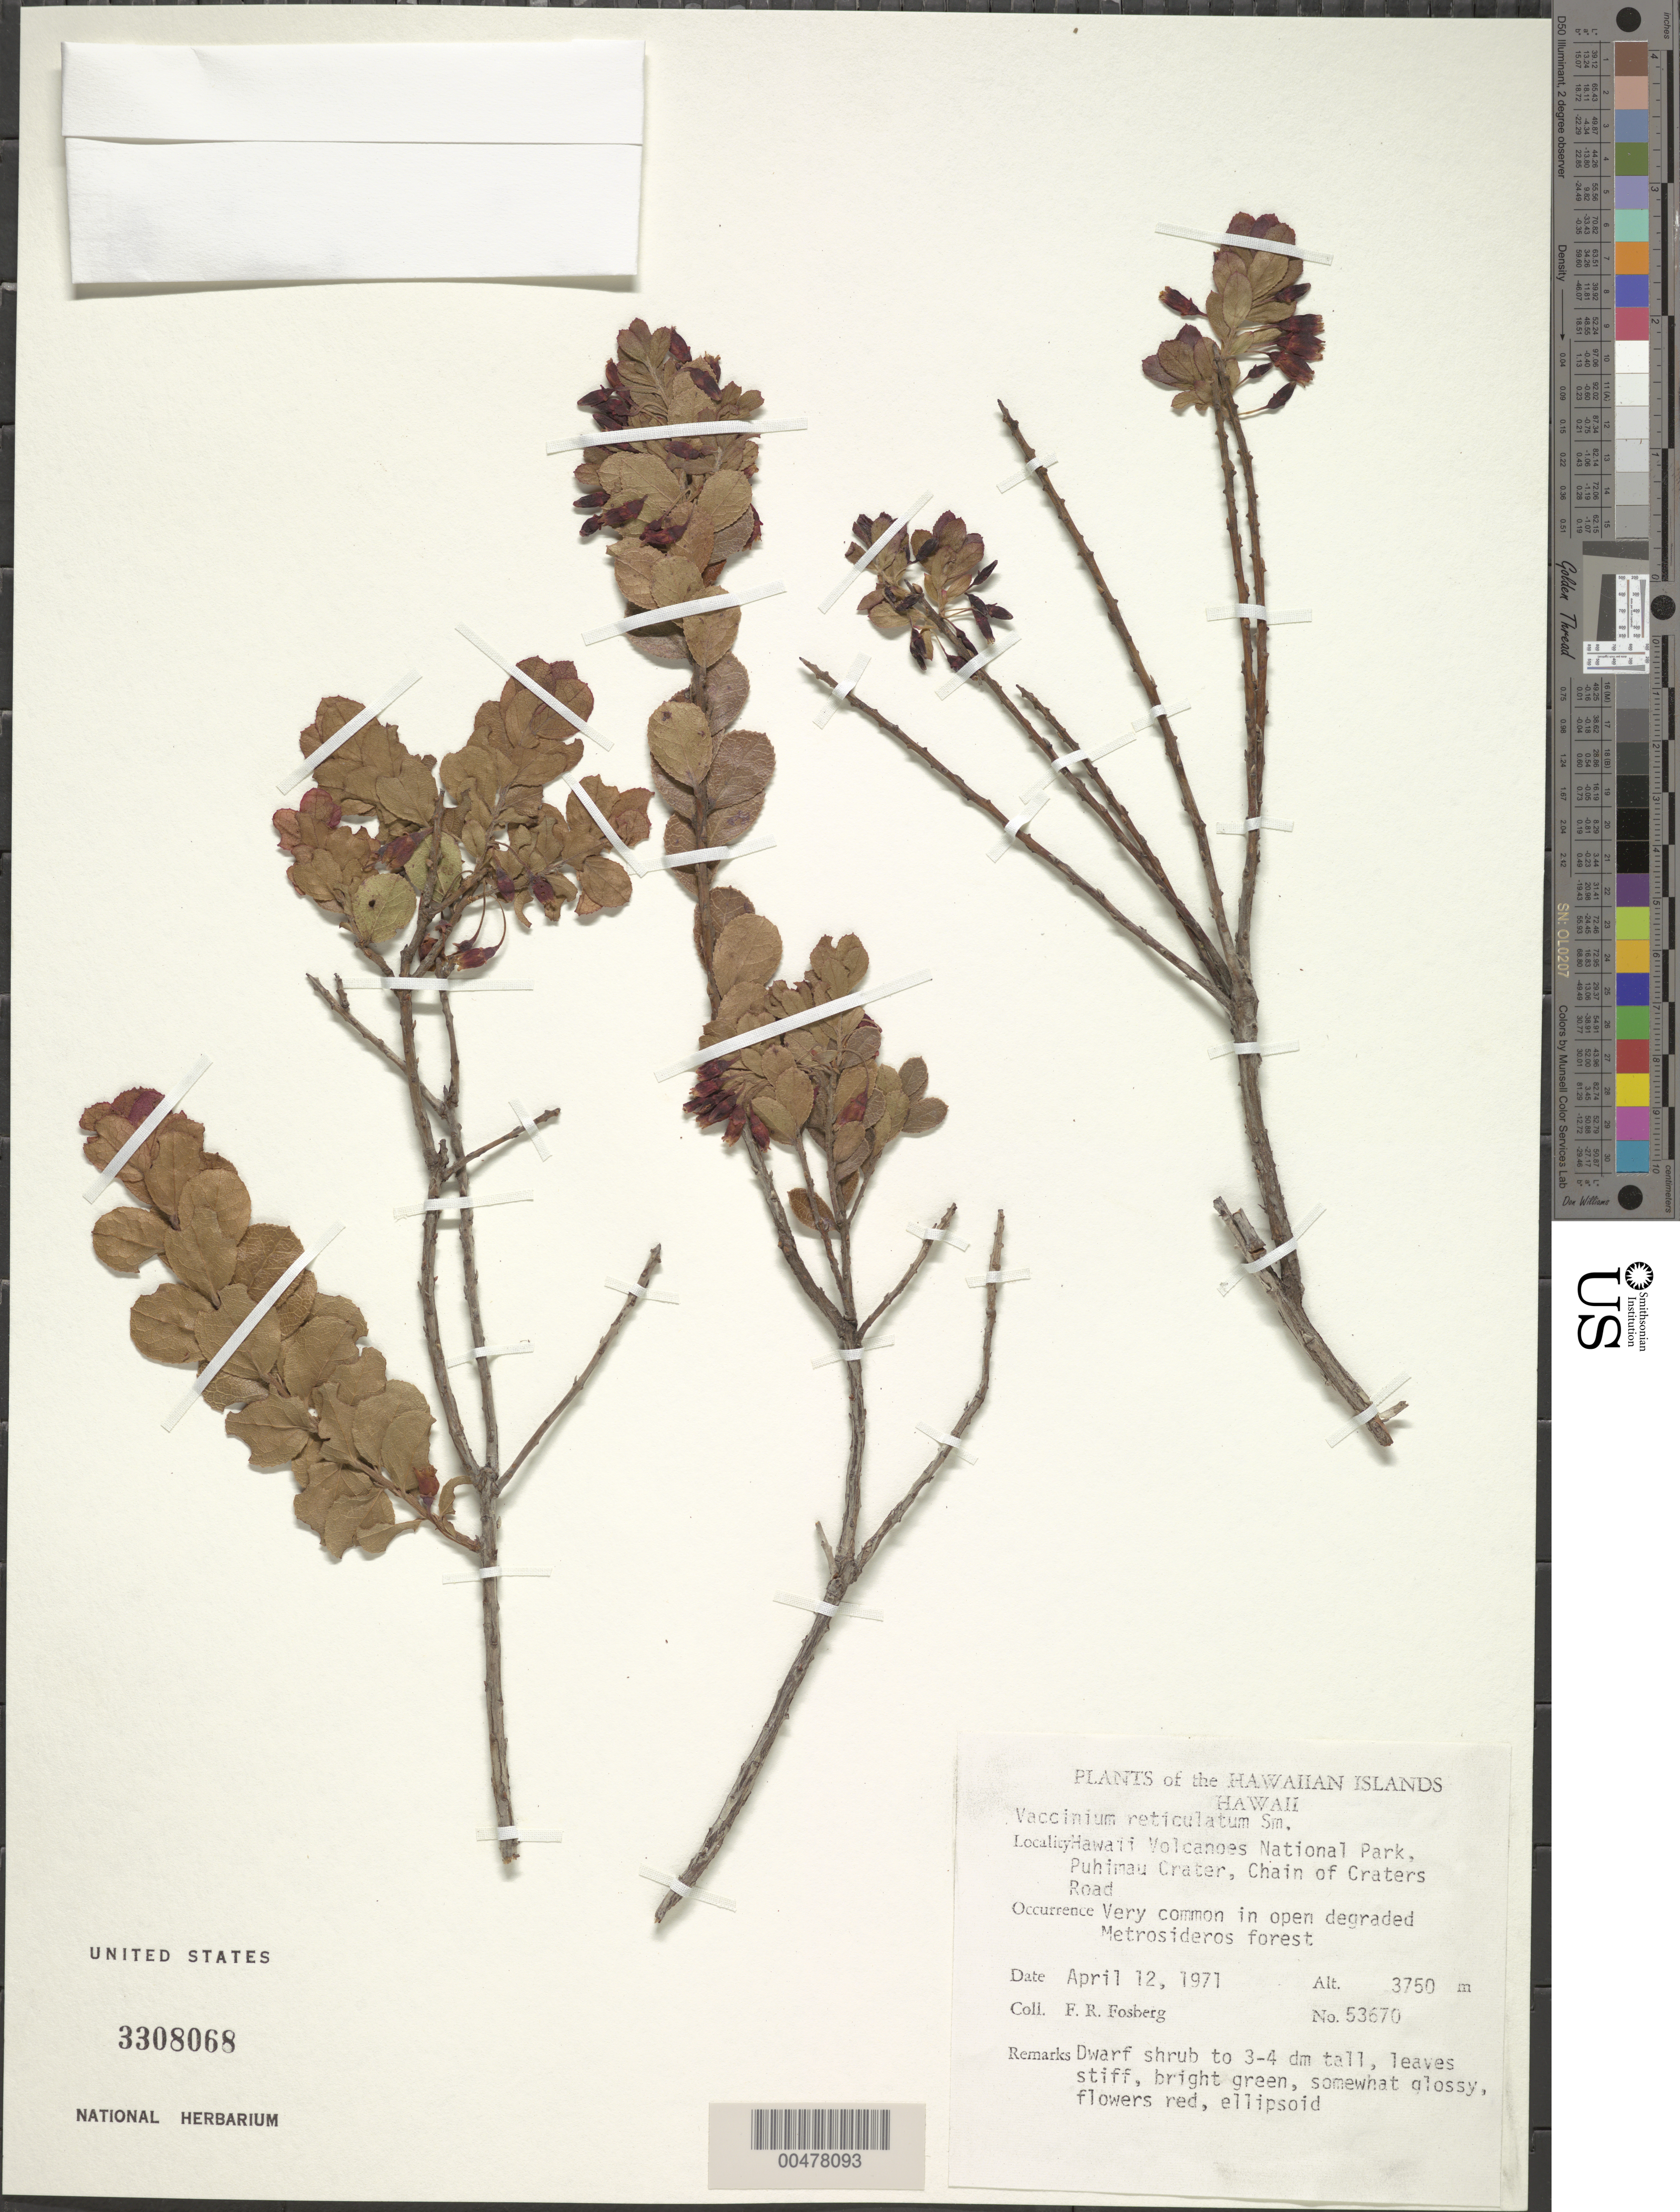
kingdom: Plantae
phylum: Tracheophyta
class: Magnoliopsida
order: Ericales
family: Ericaceae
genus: Vaccinium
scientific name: Vaccinium reticulatum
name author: Sm.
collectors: F. R. Fosberg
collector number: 53670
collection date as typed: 12 Apr 1971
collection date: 1971-04-12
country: United States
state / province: Hawaii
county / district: Hawaii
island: Hawaii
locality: Hawaii Volcanoes Nat Park, Puhimau Crater, Chain of Craters Rd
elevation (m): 3750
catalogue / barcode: US 3308068